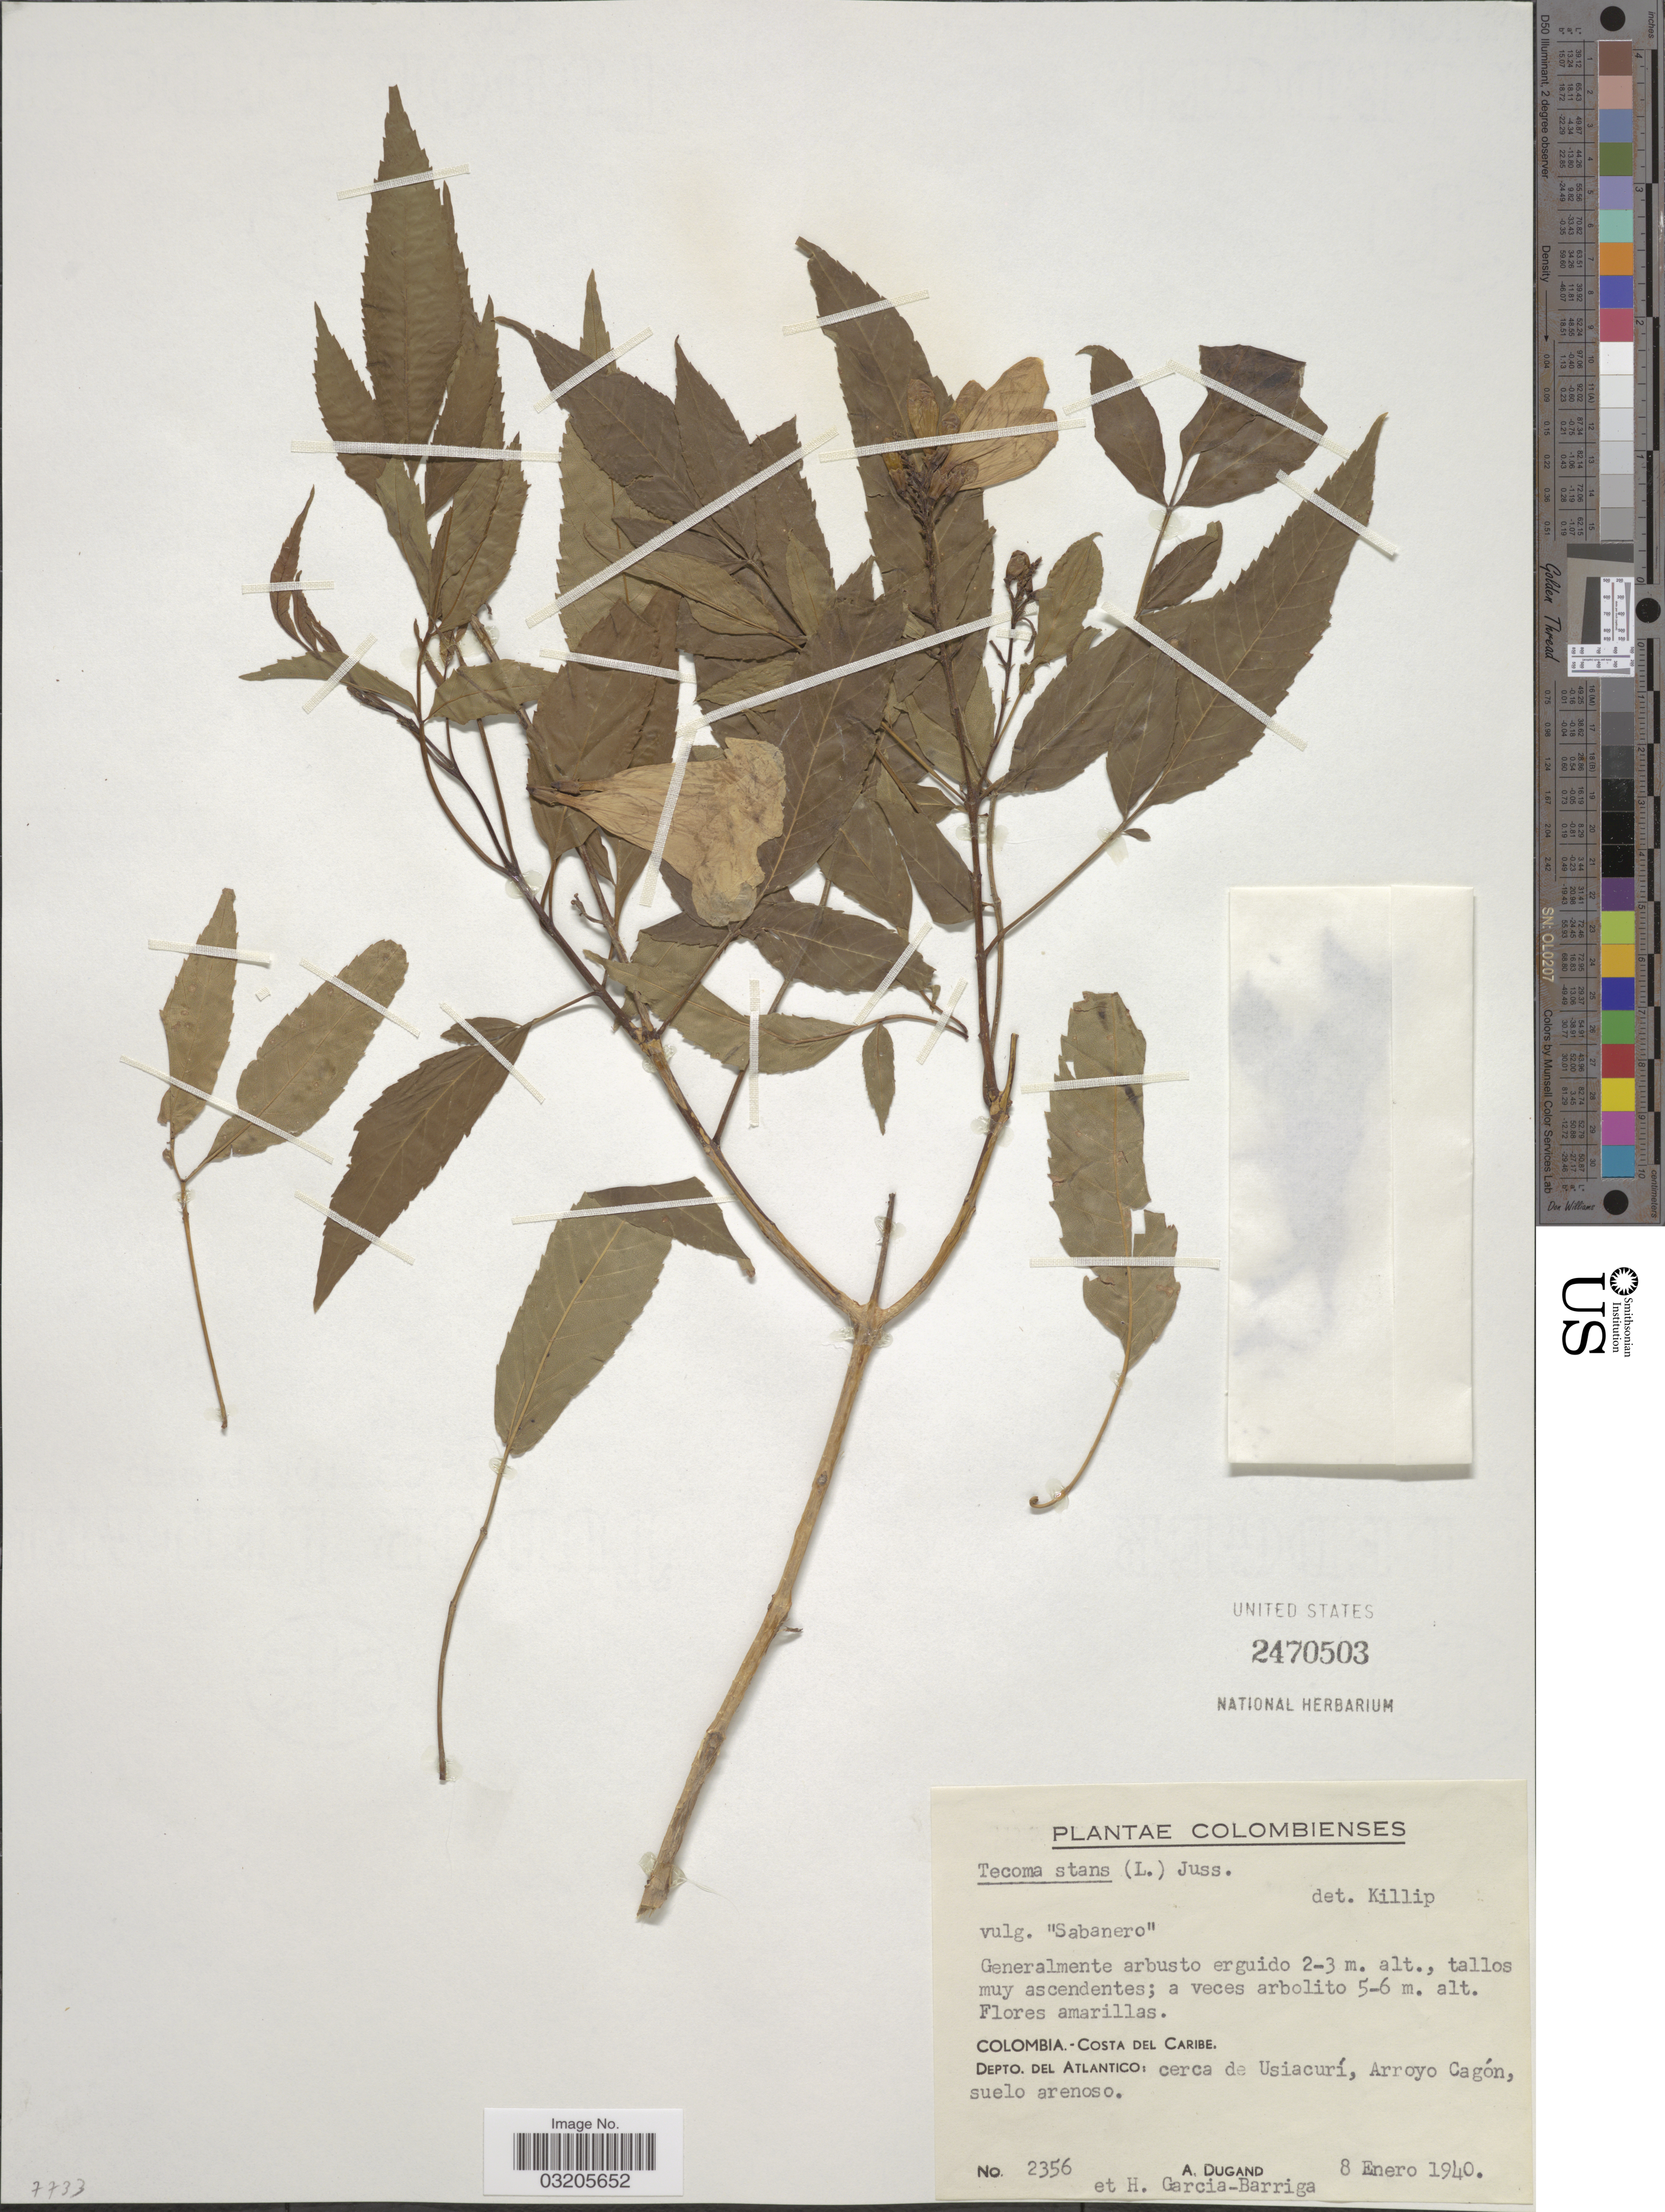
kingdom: Plantae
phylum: Tracheophyta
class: Magnoliopsida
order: Lamiales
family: Bignoniaceae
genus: Tecoma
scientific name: Tecoma stans var. stans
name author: (L.) Juss. ex Kunth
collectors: A. Dugand & H. García Barriga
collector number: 2356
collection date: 1940-01-08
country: Colombia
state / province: Atlántico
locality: Costa del Caribe. Depto. del Atlantico: cerca de Usiacurí, Arroyo Cagón, suelo arenoso.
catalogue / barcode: US 2470503